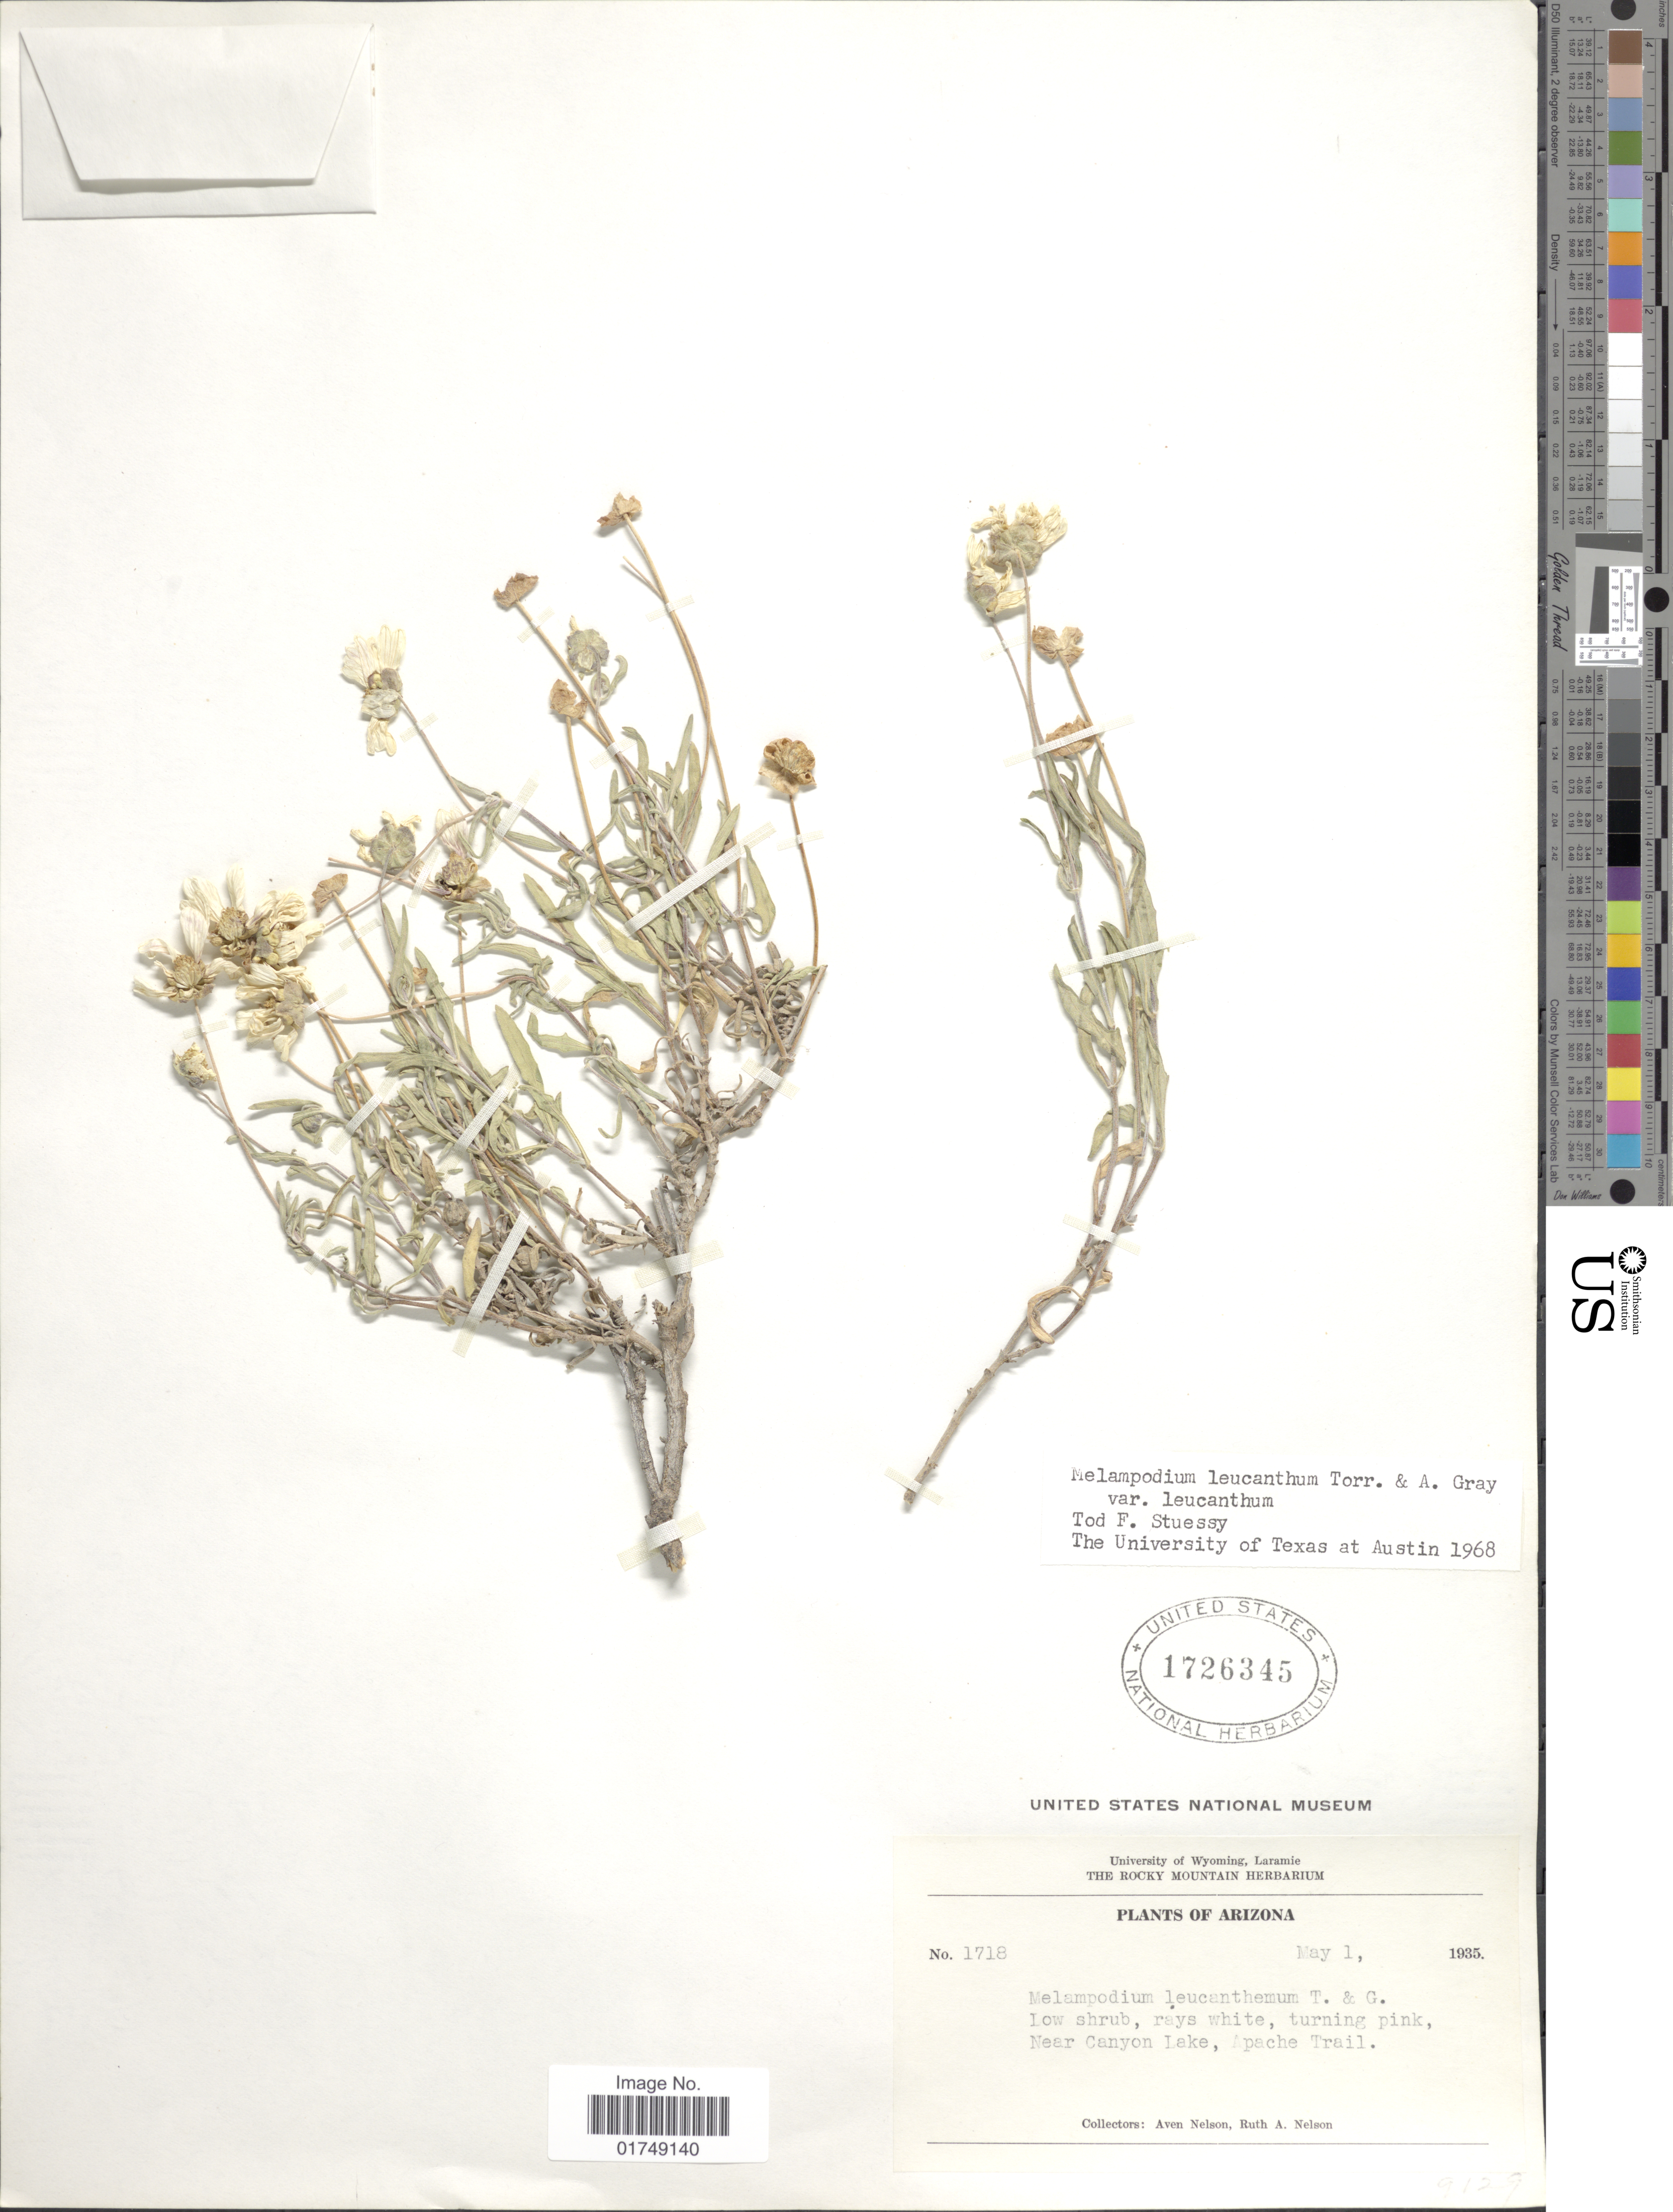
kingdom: Plantae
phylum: Tracheophyta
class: Magnoliopsida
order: Asterales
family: Asteraceae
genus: Melampodium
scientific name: Melampodium leucanthum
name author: Torr. & A. Gray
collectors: A. Nelson & R. A. Nelson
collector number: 1718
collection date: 1935-05-01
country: United States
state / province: Arizona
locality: Near Canyon Lake, Apache Trail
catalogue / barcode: US 1726345